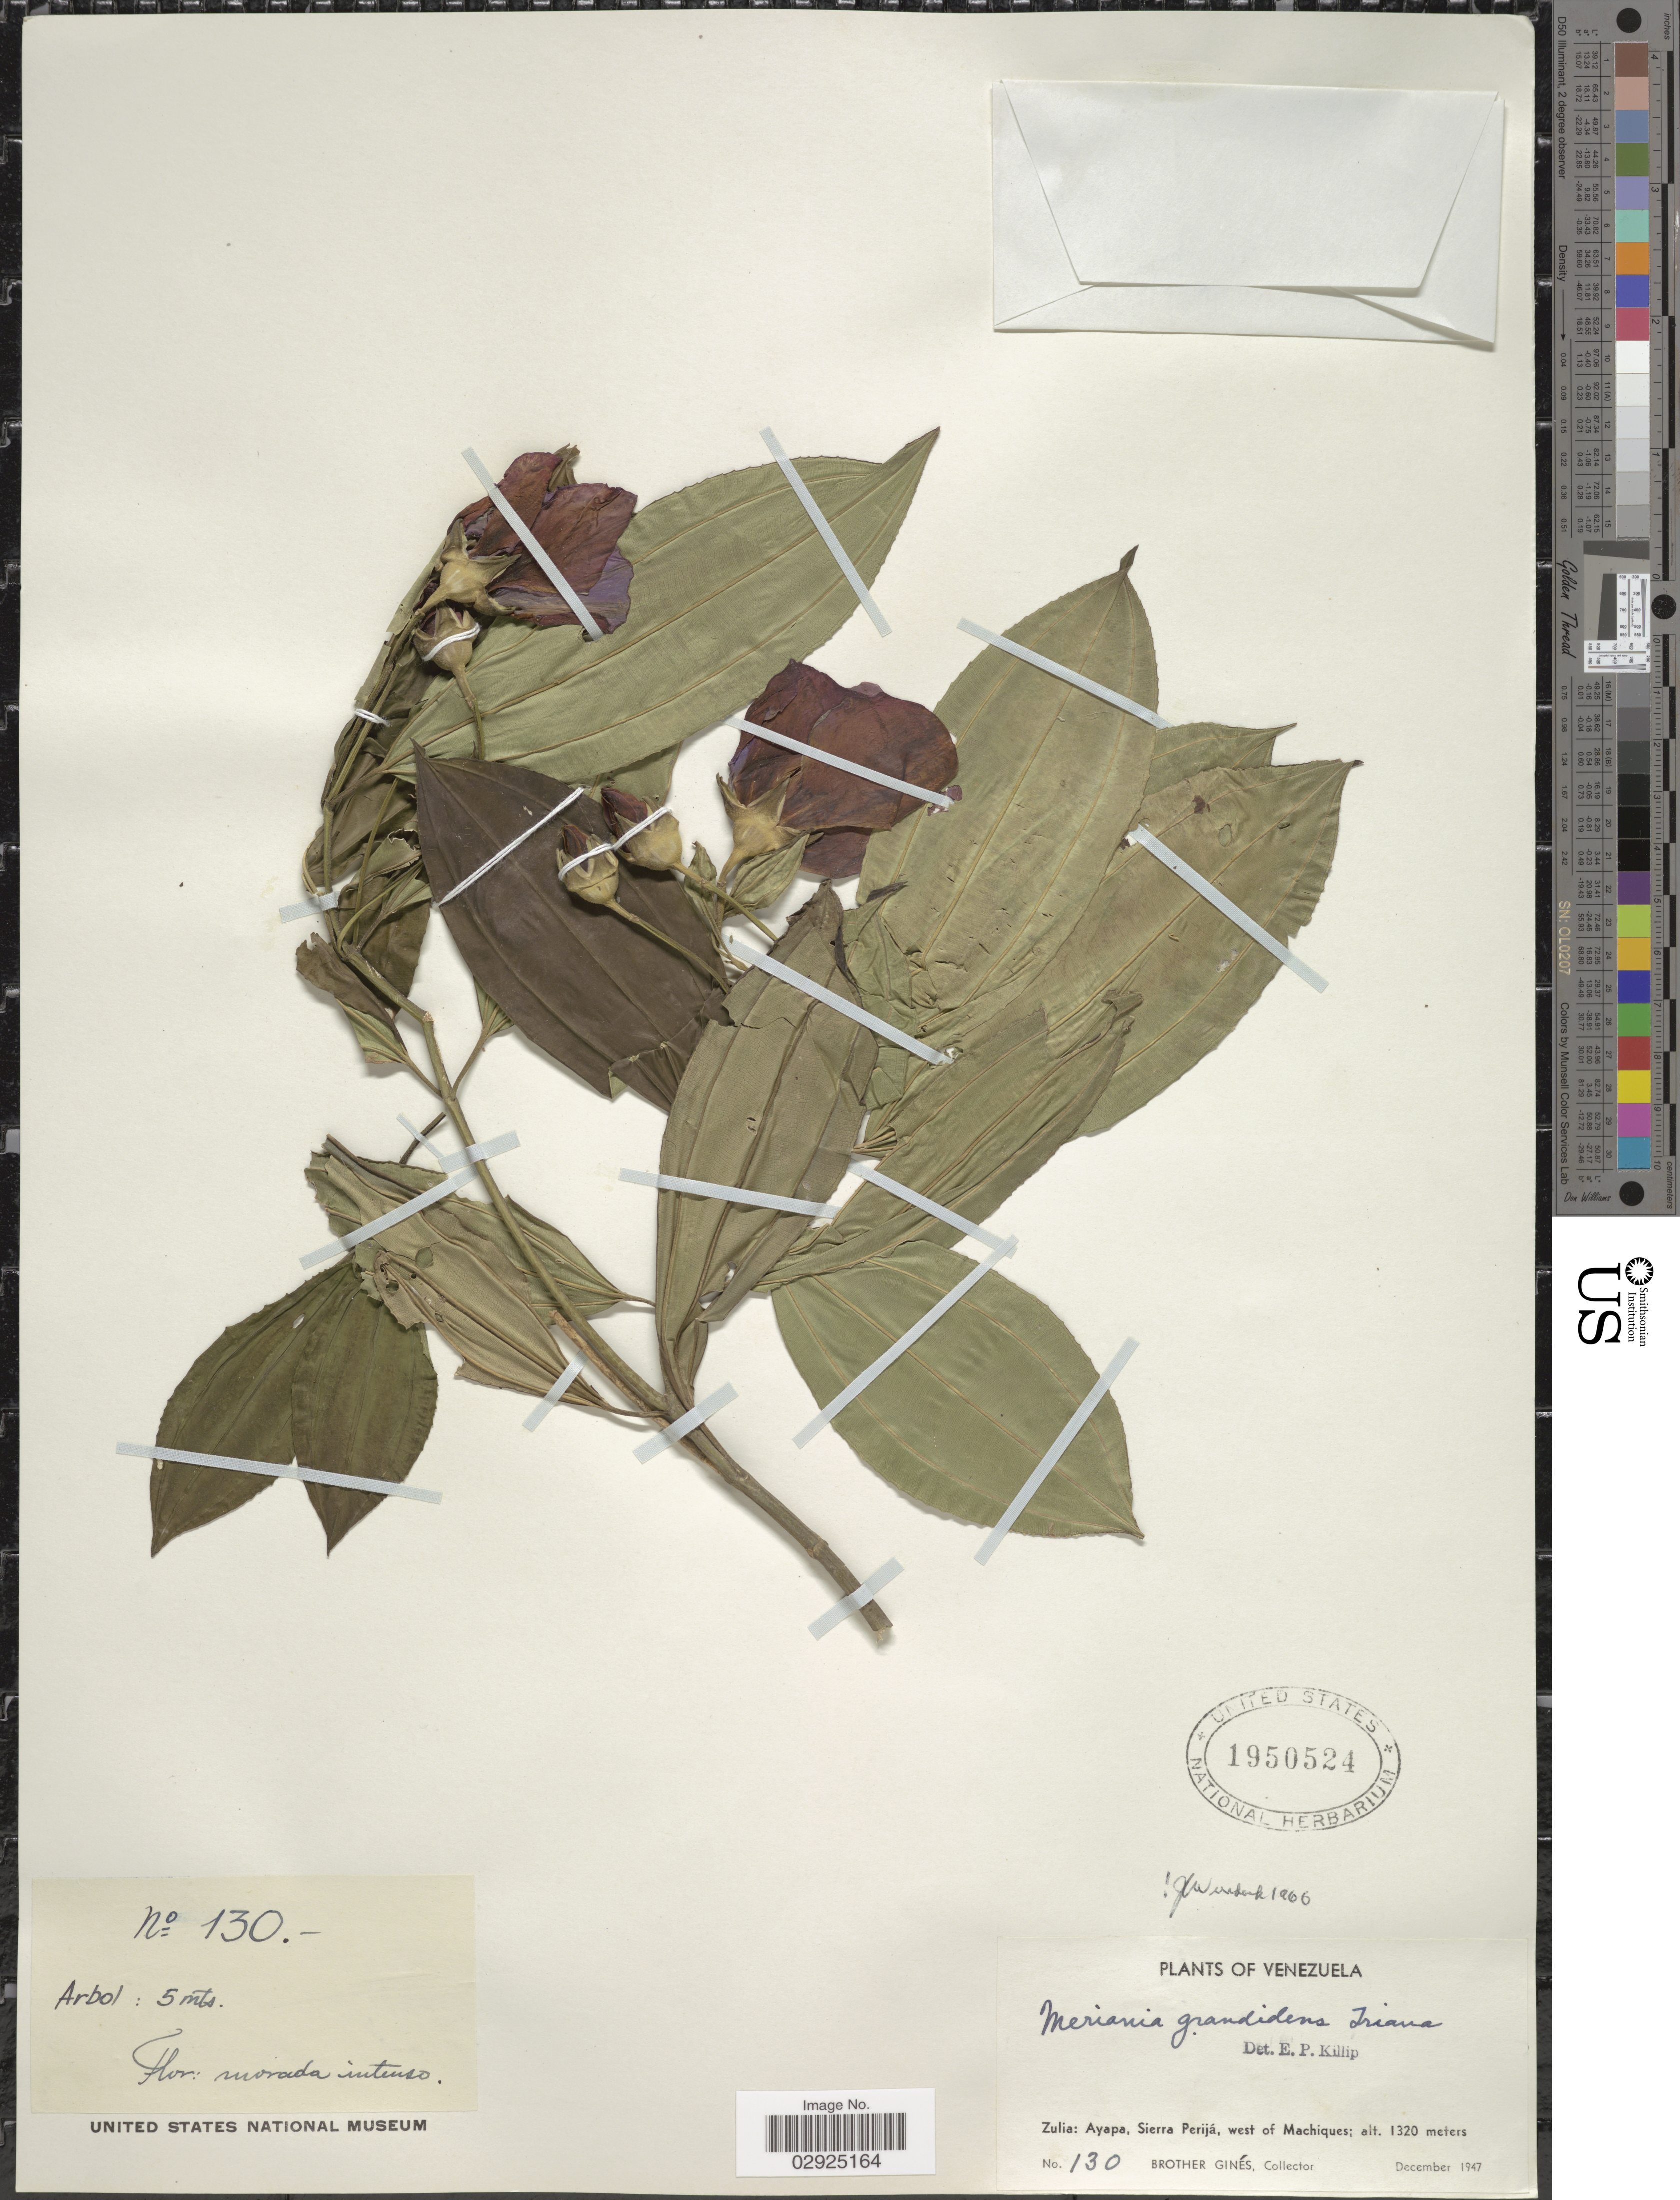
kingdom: Plantae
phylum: Tracheophyta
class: Magnoliopsida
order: Myrtales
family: Melastomataceae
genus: Meriania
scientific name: Meriania grandidens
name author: Triana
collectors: Bro. Gines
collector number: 130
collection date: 1947-12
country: Venezuela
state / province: Zulia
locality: Ayapa, Sierra Perijá, west of Machiques.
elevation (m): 1320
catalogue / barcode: US 1950524